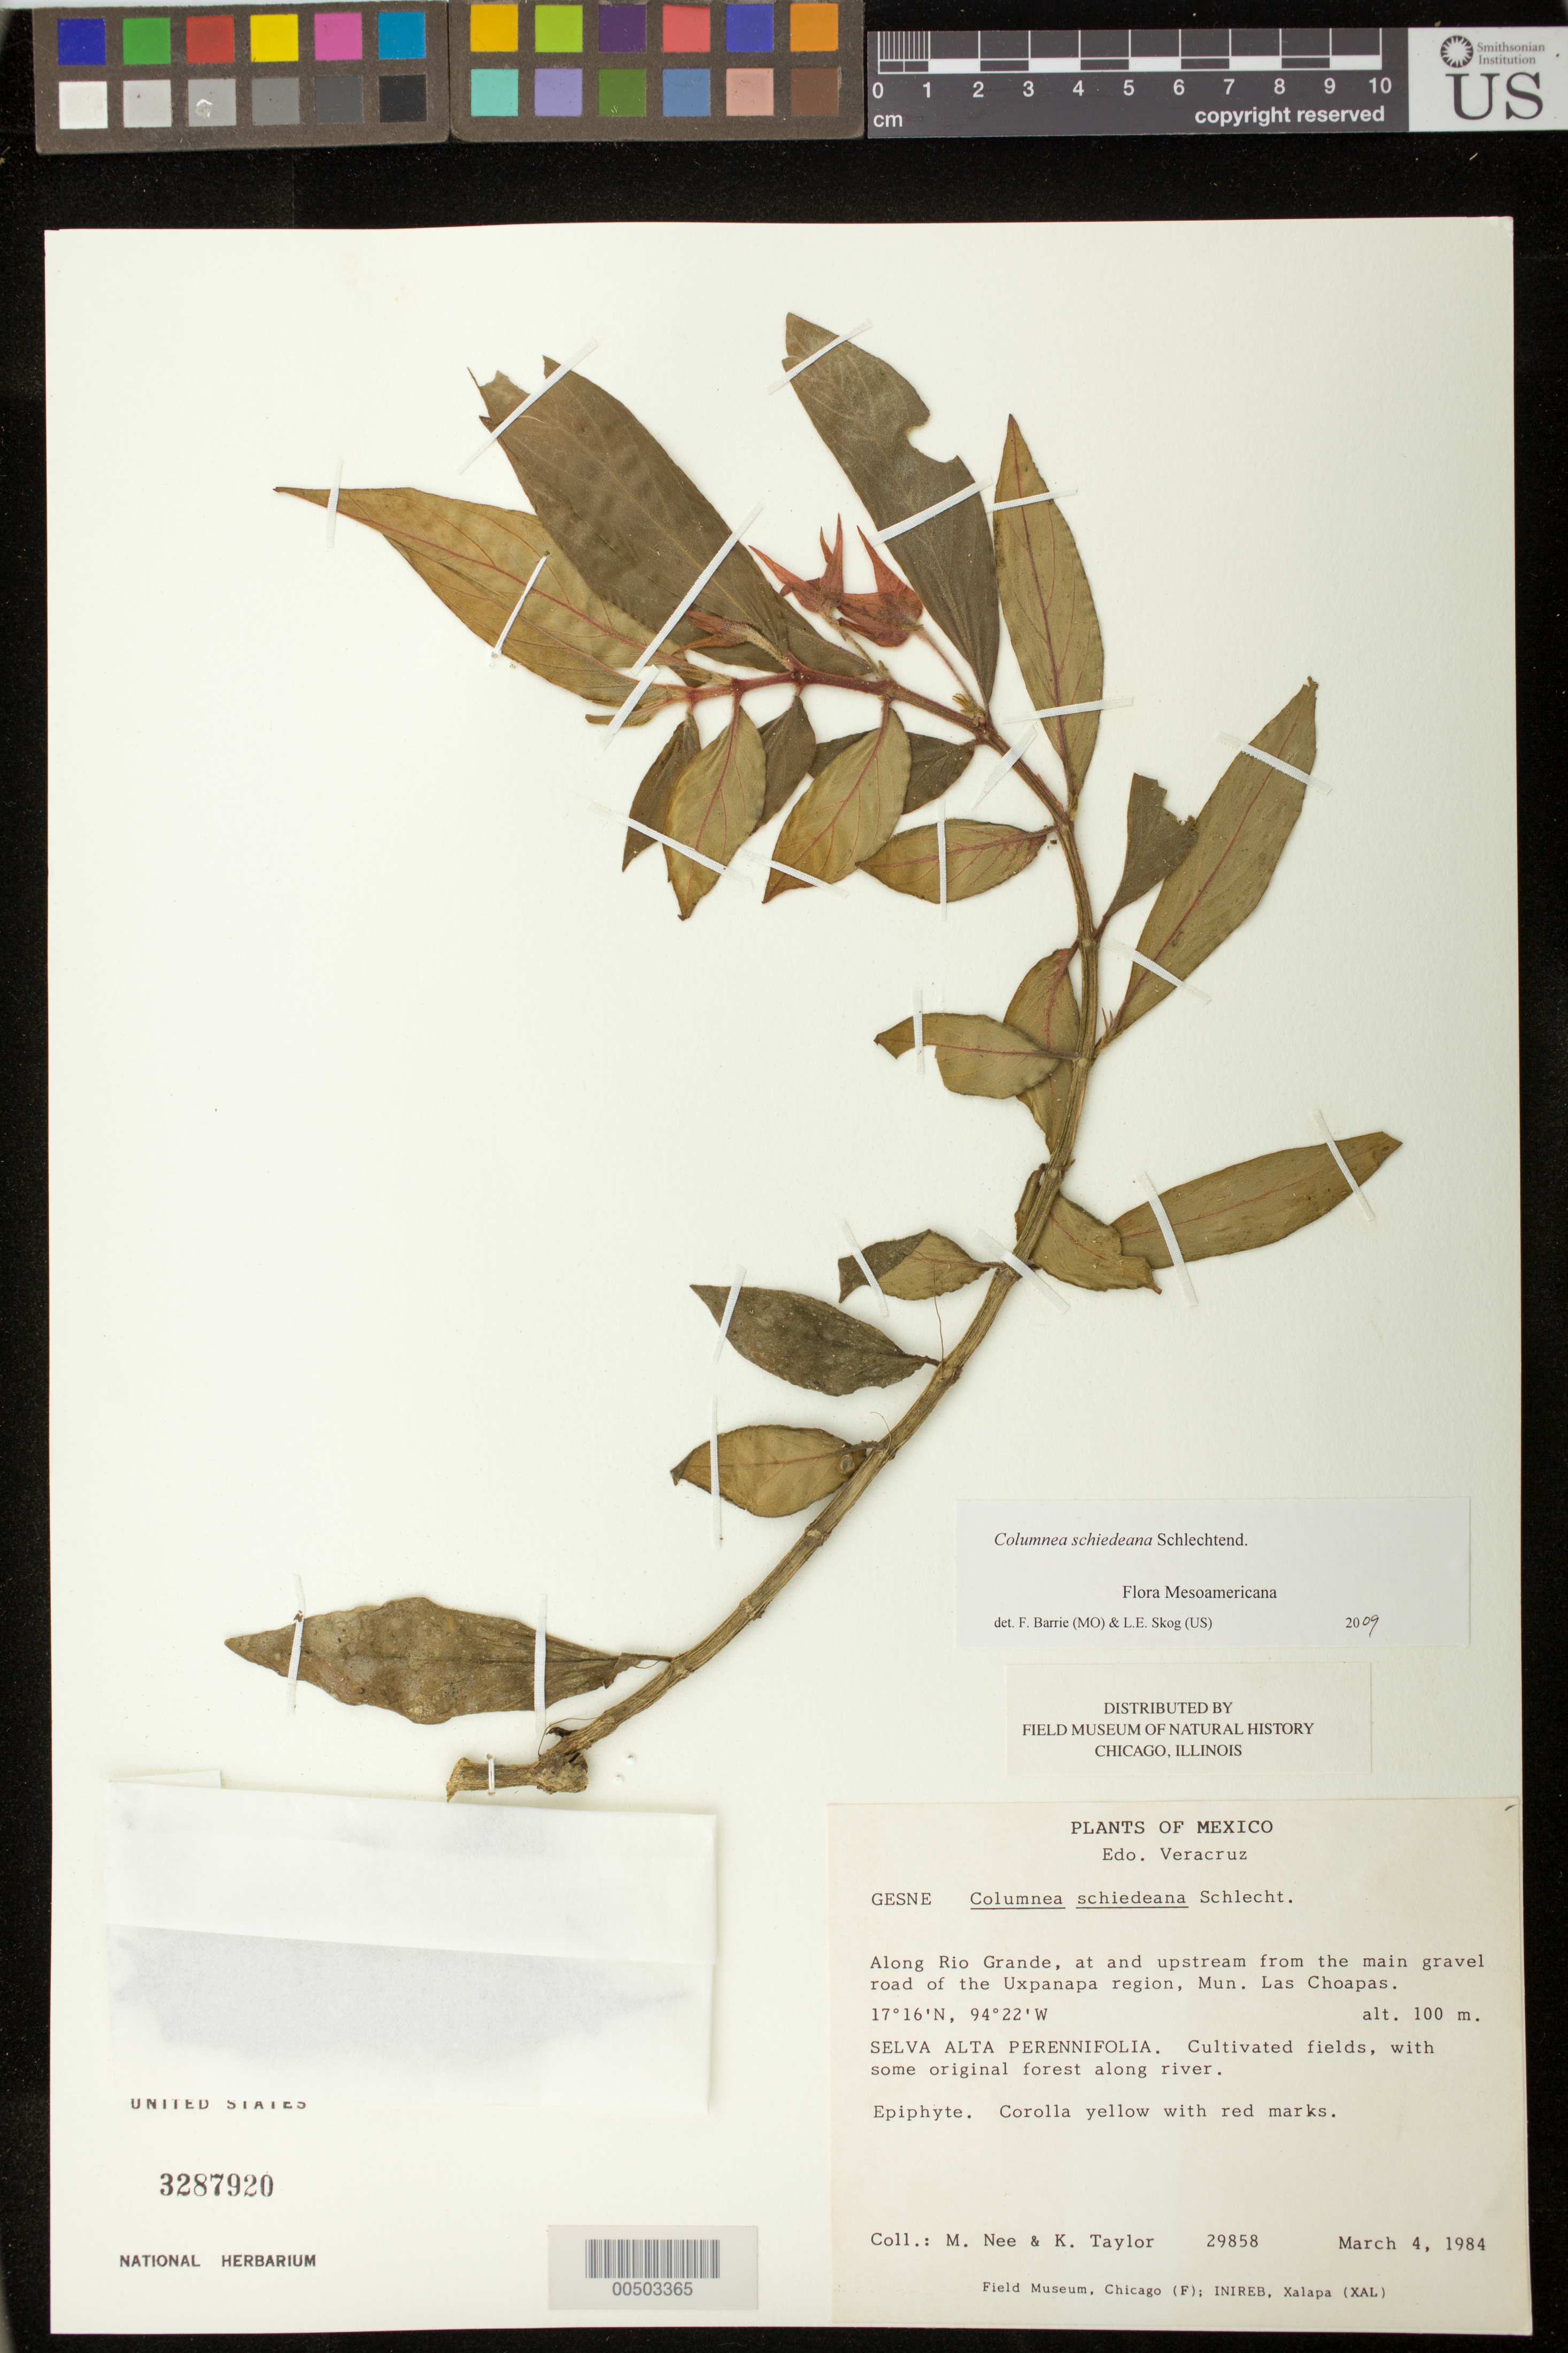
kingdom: Plantae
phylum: Tracheophyta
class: Magnoliopsida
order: Lamiales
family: Gesneriaceae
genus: Columnea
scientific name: Columnea schiedeana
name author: Schltdl.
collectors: M. Nee & K. Taylor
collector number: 29858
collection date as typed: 04 Mar 1984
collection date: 1984-03-04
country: Mexico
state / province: Veracruz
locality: Along Rio Grande, Las Choapas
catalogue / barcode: US 3287920